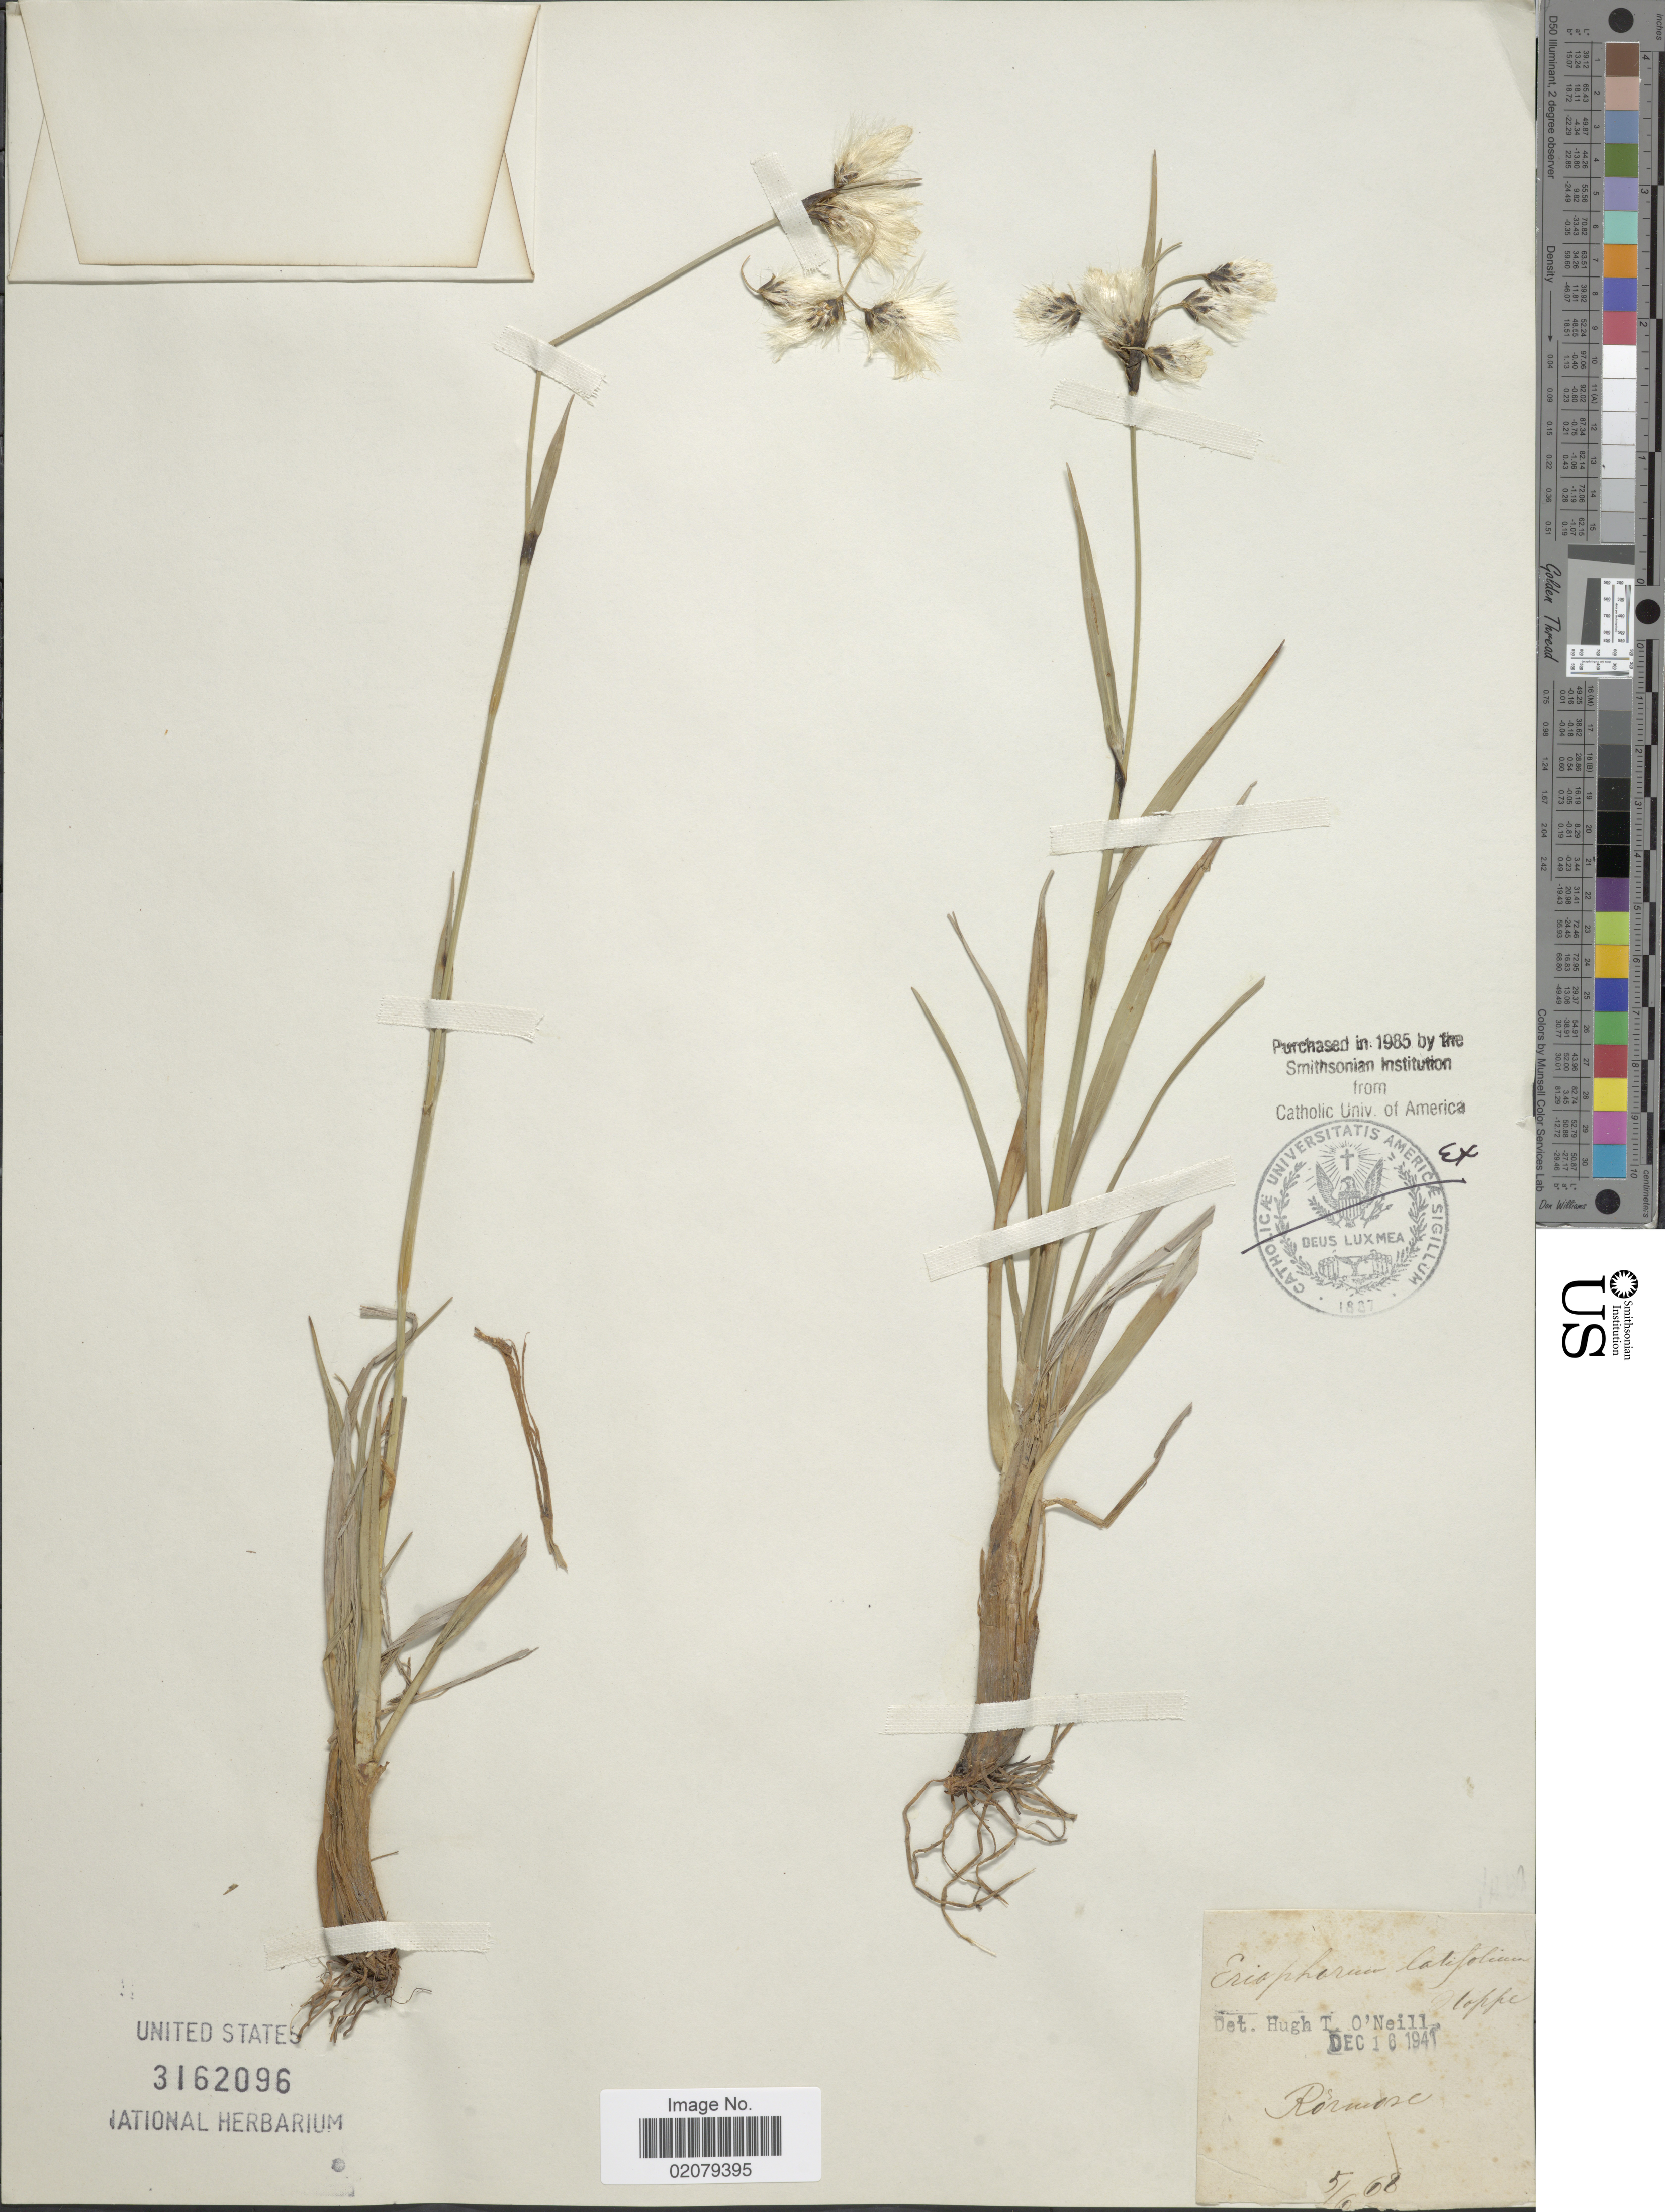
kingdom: Plantae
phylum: Tracheophyta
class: Liliopsida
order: Poales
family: Cyperaceae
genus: Eriophorum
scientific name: Eriophorum latifolium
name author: Hoppe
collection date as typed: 5/6 68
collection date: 1868-06-05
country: Denmark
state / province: Sjæland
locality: Rørmose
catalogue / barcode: US 3162096